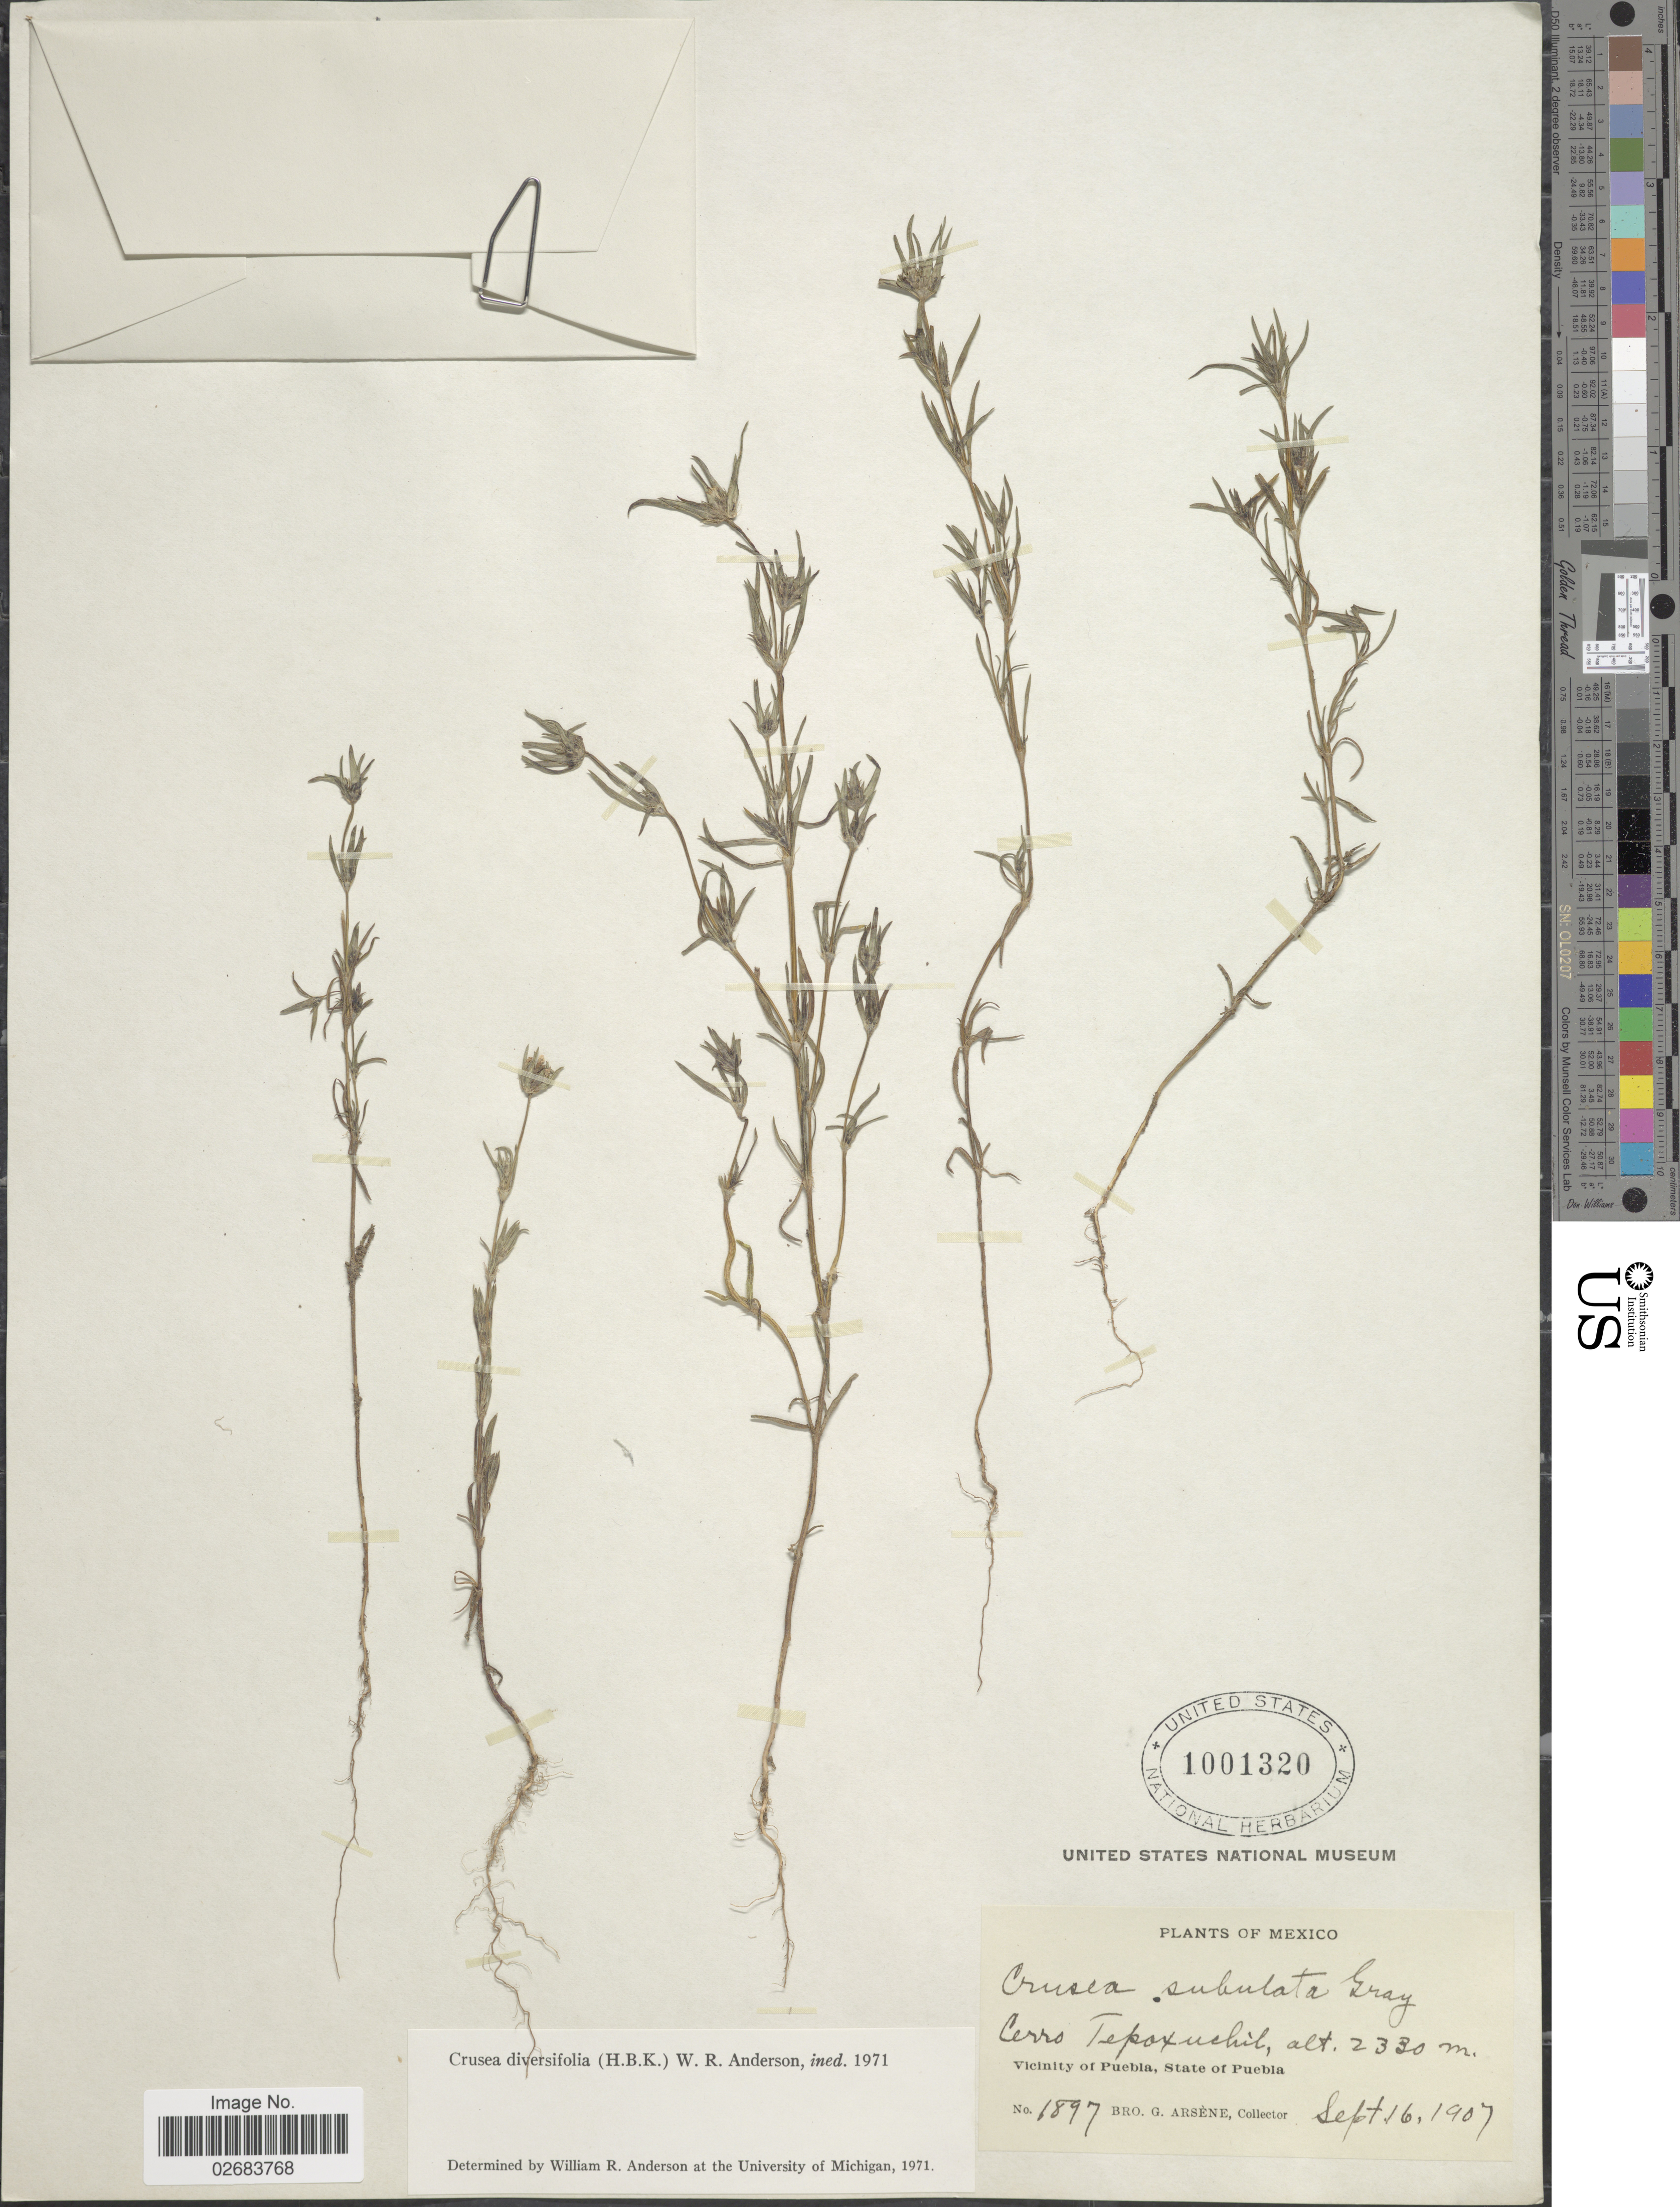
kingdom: Plantae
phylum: Tracheophyta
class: Magnoliopsida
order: Gentianales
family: Rubiaceae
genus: Crusea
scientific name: Crusea diversifolia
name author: (Kunth) W.R. Anderson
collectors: Bro. G. Arsène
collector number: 6897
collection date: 1907-09-16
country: Mexico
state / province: Puebla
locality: Cerro Tepoxuchil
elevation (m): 2330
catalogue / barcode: US 1001320